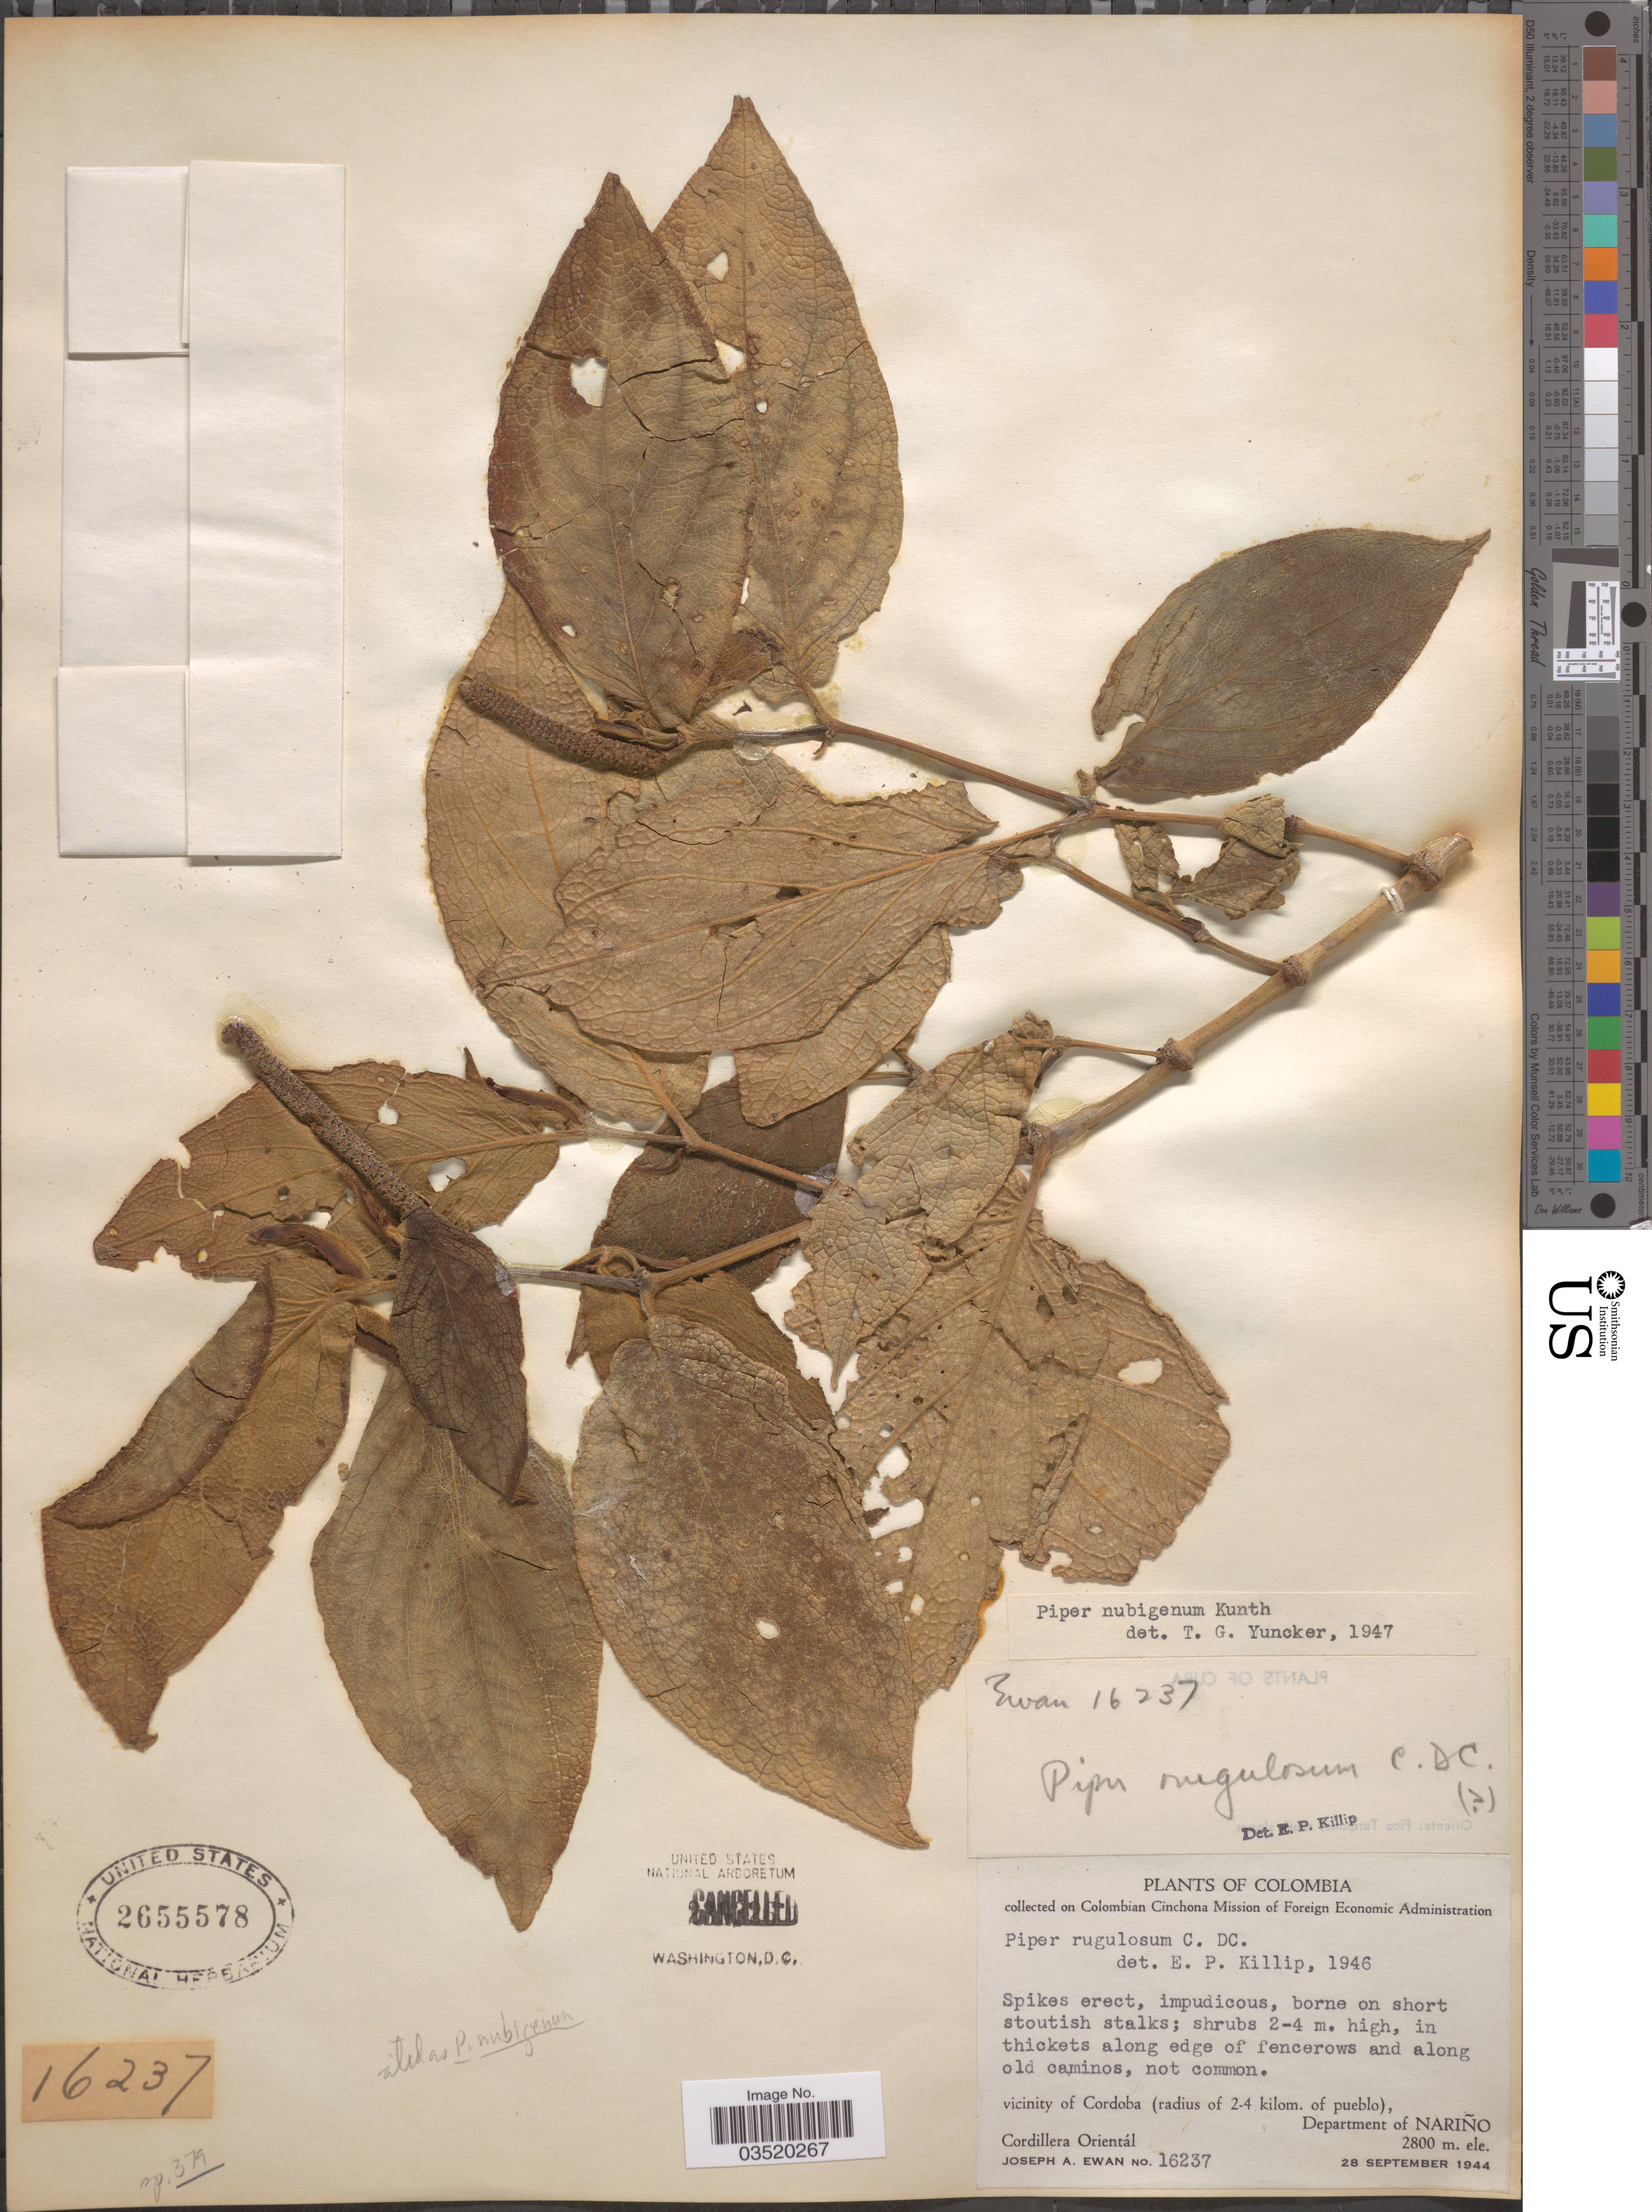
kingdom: Plantae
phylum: Tracheophyta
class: Magnoliopsida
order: Piperales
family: Piperaceae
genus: Piper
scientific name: Piper nubigenum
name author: Kunth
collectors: J. A. Ewan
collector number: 16237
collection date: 1944-09-28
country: Colombia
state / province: Nariño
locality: Vicinity of Cordoba (radius of 2-4 kilom. of pueblo), Department of Nariño. Cordillera Orientál.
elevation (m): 2800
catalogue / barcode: US 2655578